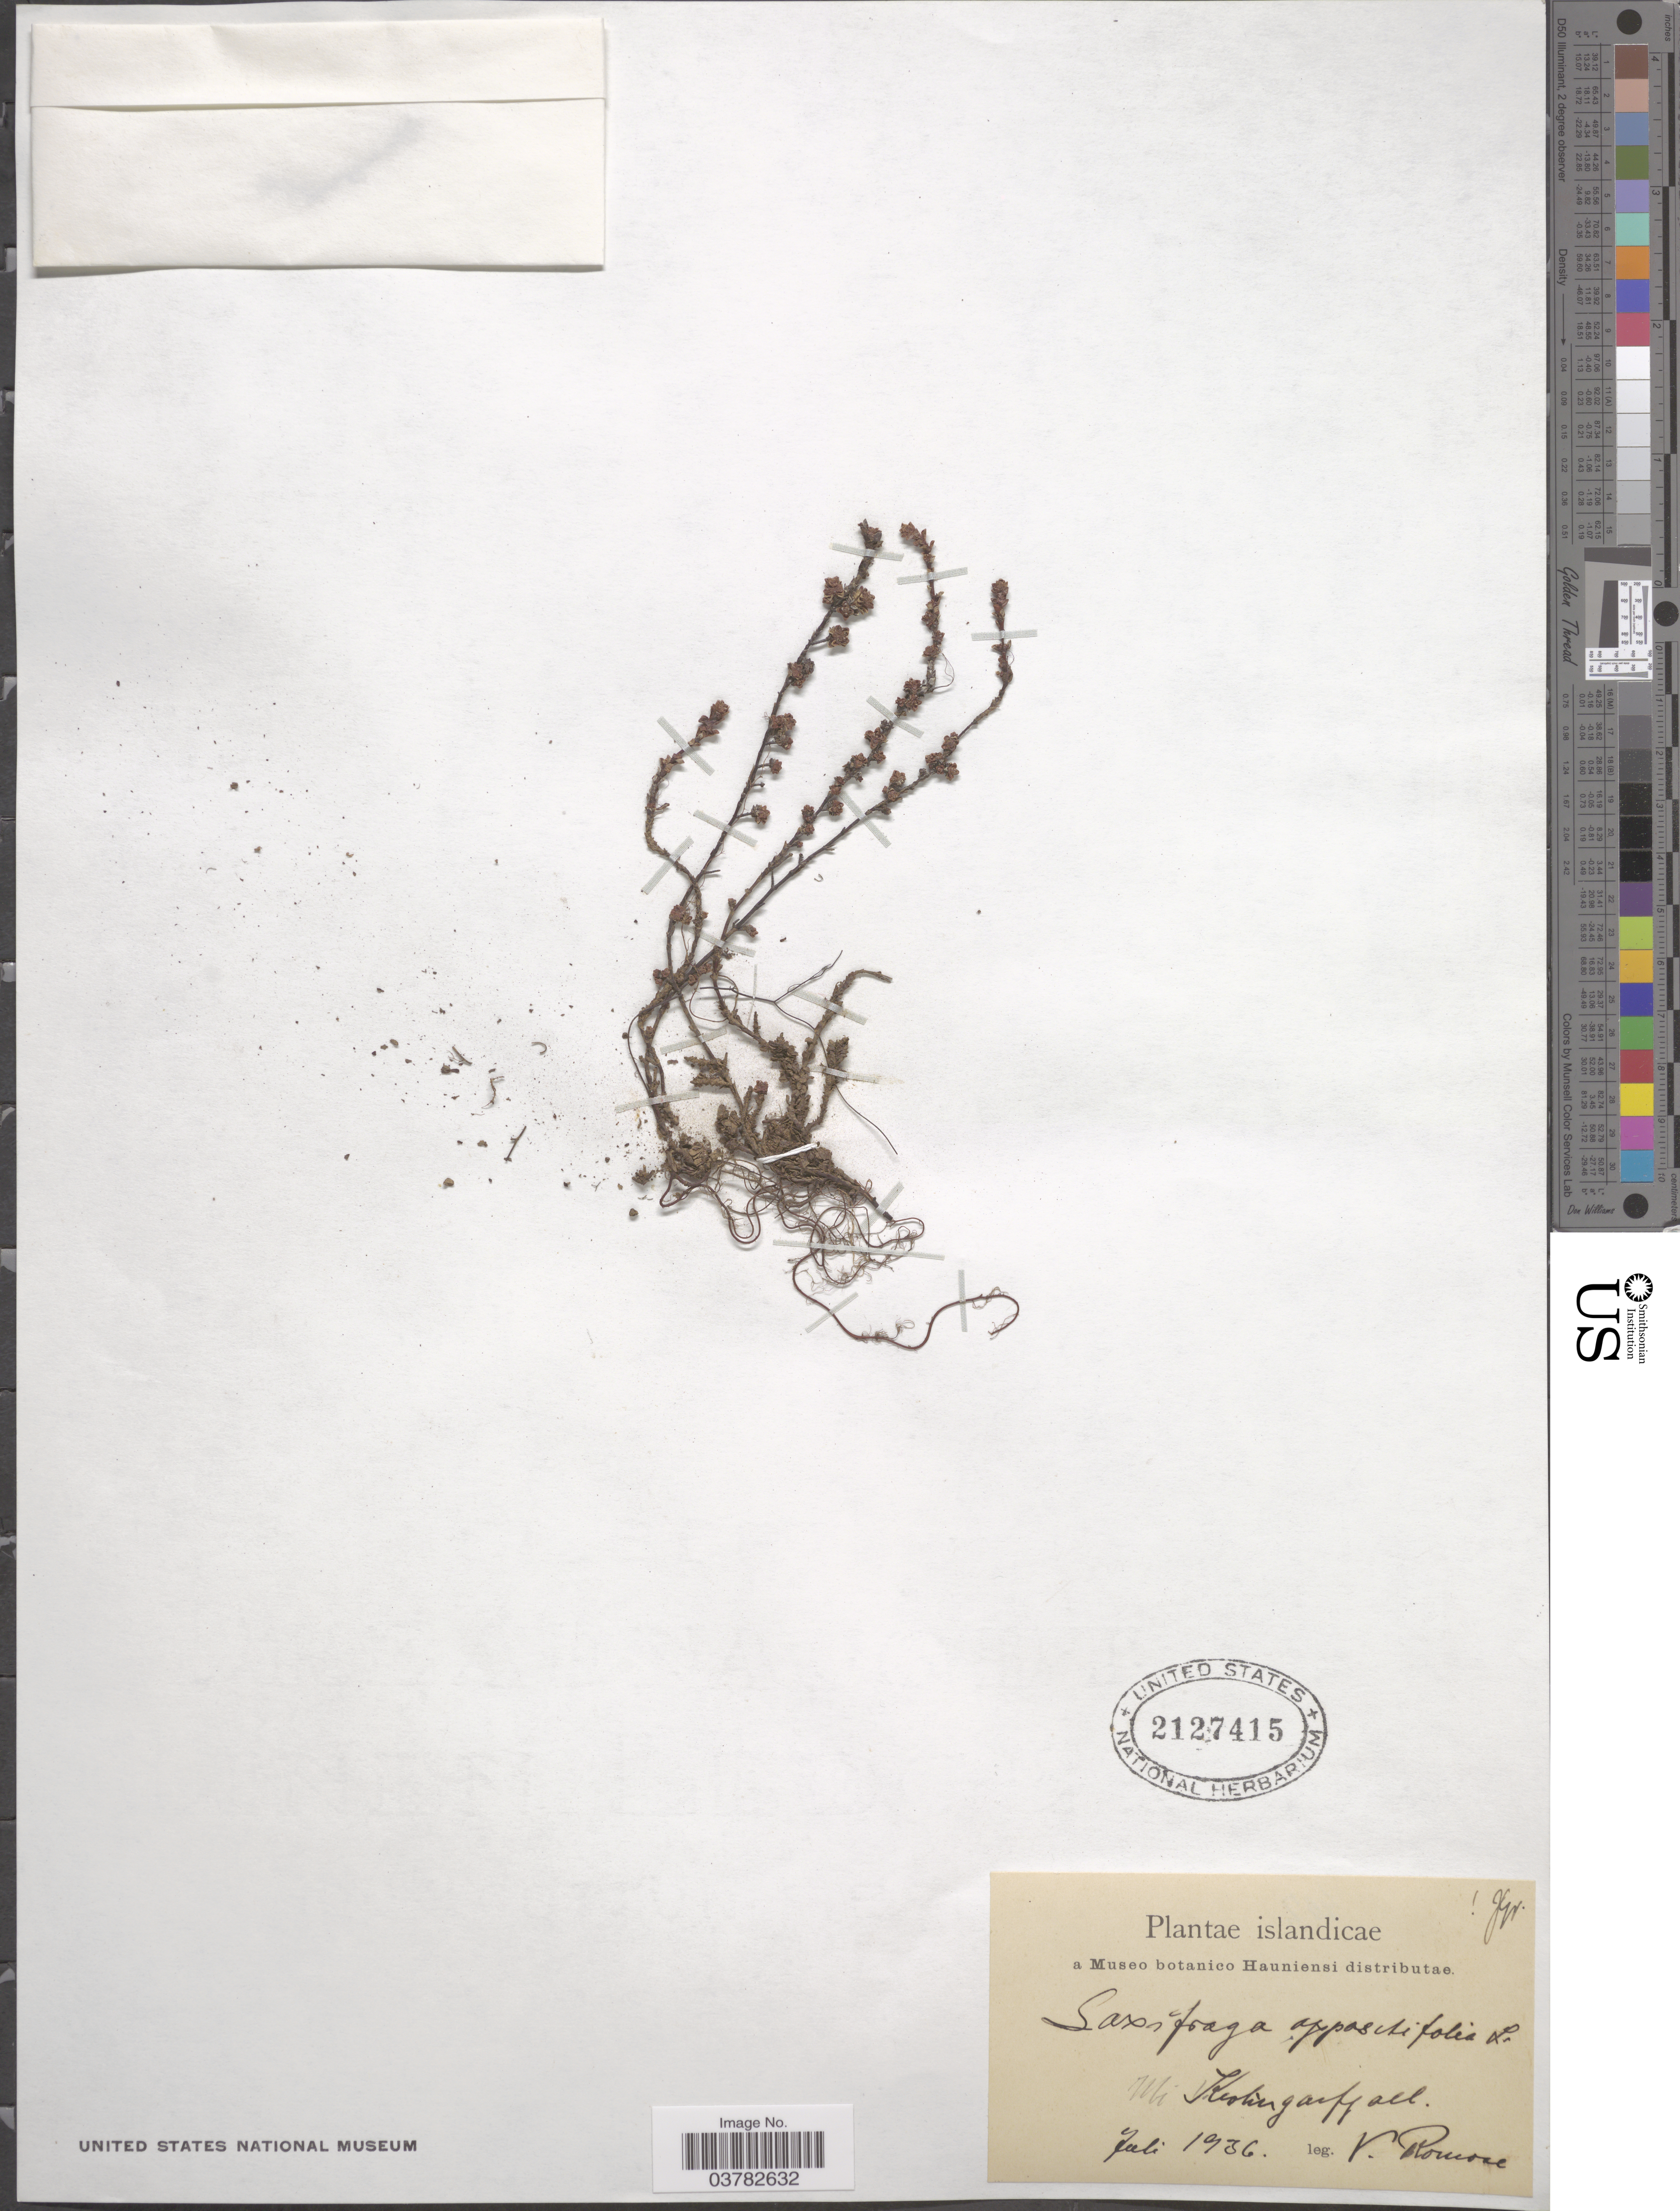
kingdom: Plantae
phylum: Tracheophyta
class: Magnoliopsida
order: Saxifragales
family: Saxifragaceae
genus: Saxifraga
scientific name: Saxifraga oppositifolia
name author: L.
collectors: V. Romose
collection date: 1936-07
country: Iceland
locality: Islandicae. Kohergarfjall. [interpreted]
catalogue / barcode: US 2127415